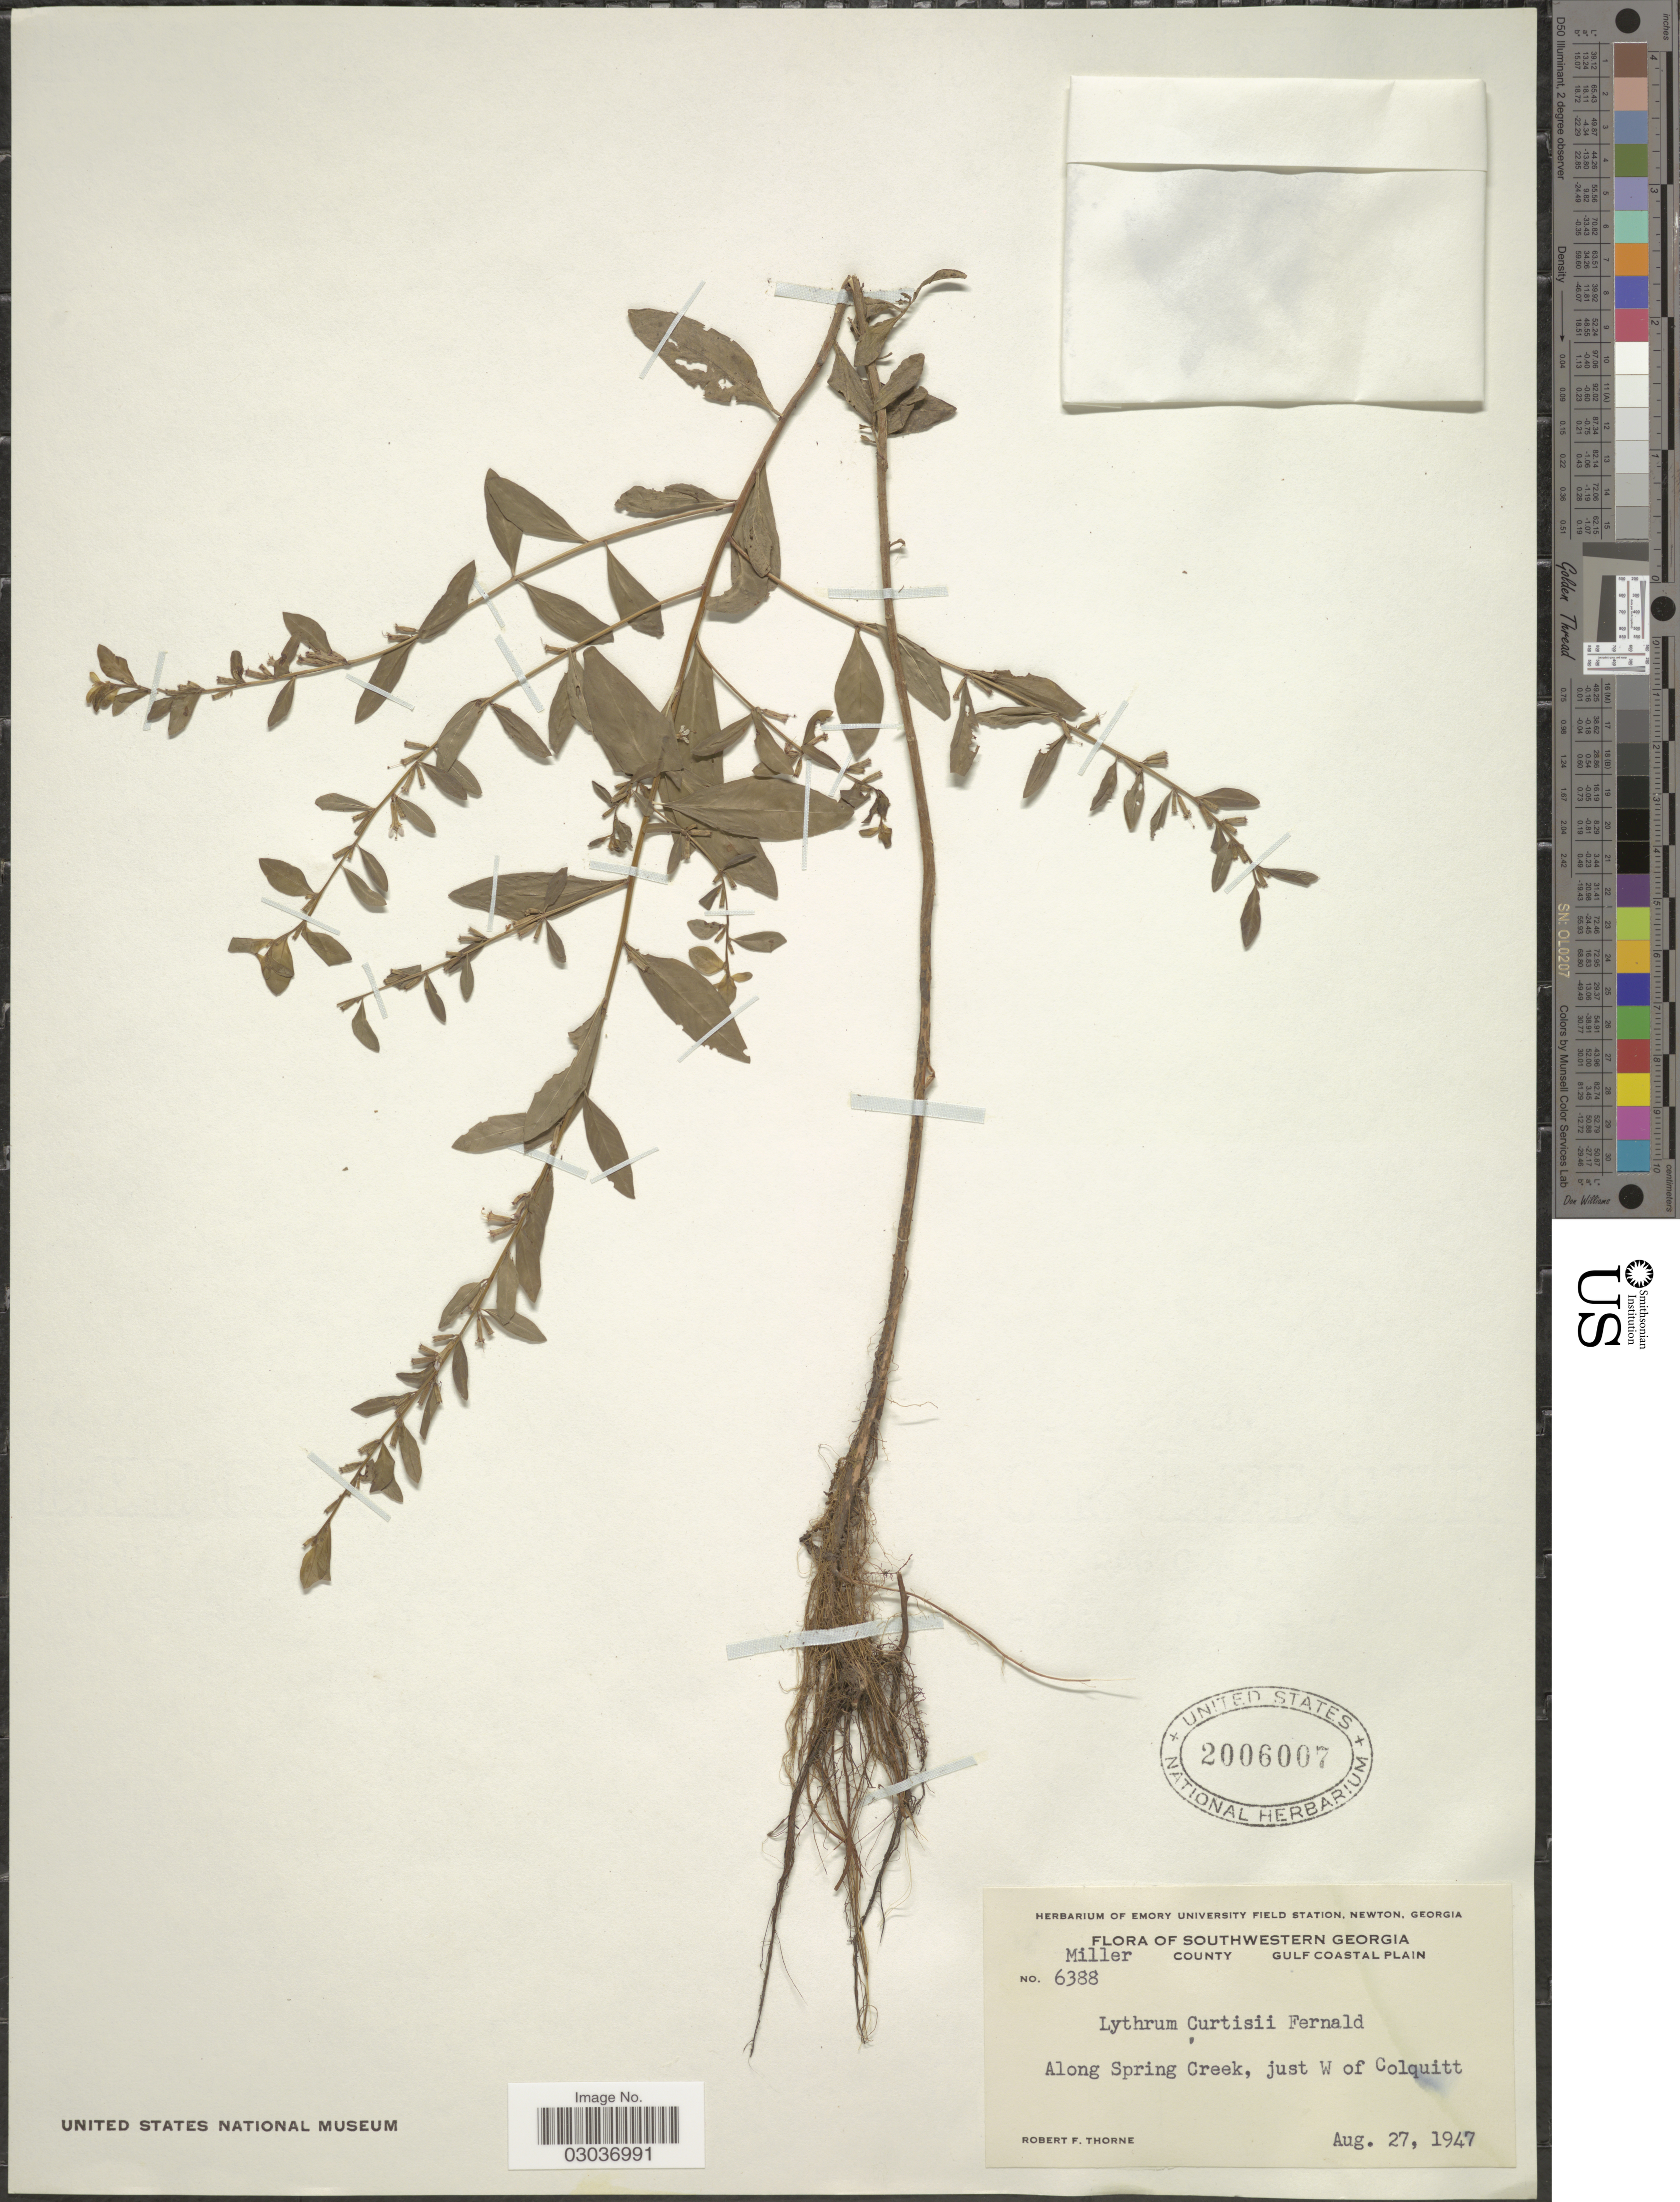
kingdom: Plantae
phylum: Tracheophyta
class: Magnoliopsida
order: Myrtales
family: Lythraceae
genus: Lythrum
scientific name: Lythrum curtissii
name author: Fernald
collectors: R. F. Thorne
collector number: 6388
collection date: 1947-08-27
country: United States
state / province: Georgia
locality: Southwestern Georgia, Miller County, Gulf Coastal Plain, Along Spring Creek, just W of Colquit.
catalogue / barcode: US 2006007